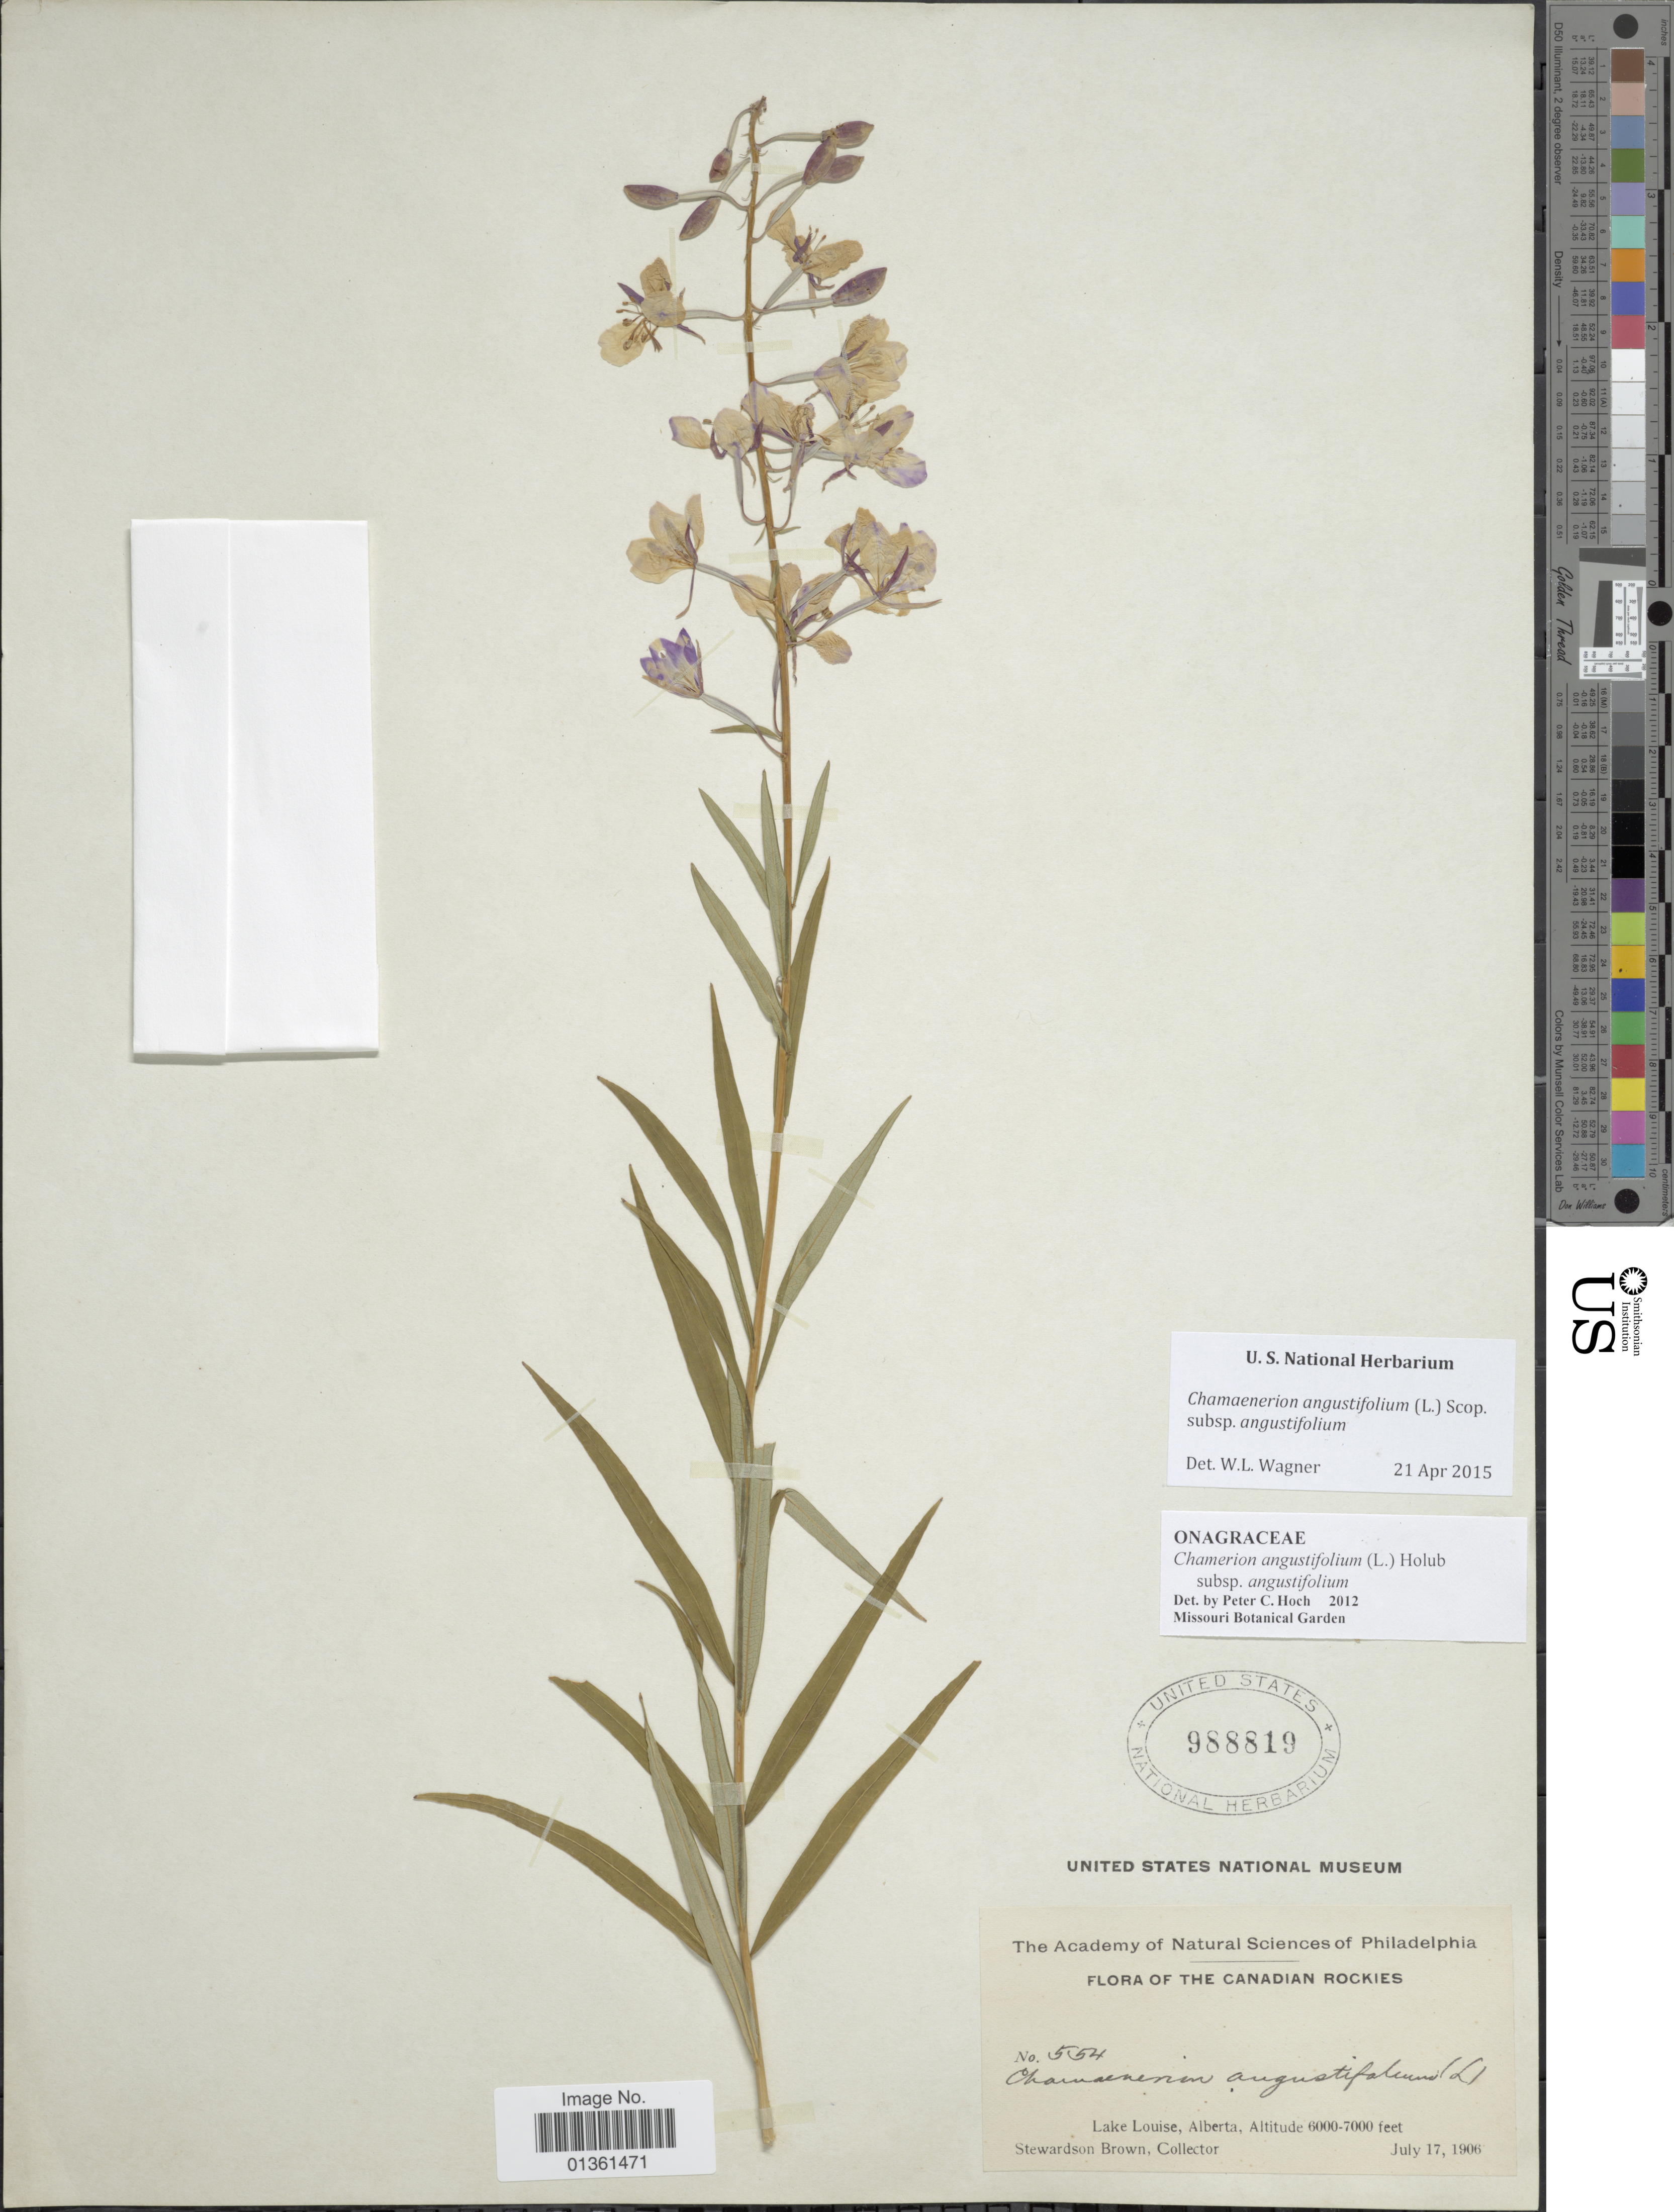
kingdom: Plantae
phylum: Tracheophyta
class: Magnoliopsida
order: Myrtales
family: Onagraceae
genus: Chamaenerion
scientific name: Chamaenerion angustifolium subsp. angustifolium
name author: (L.) Scop.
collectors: S. Brown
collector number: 554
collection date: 1906-07-17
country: Canada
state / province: Alberta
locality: Canadian Rockies. Lake Louise.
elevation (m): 1829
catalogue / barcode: US 988819